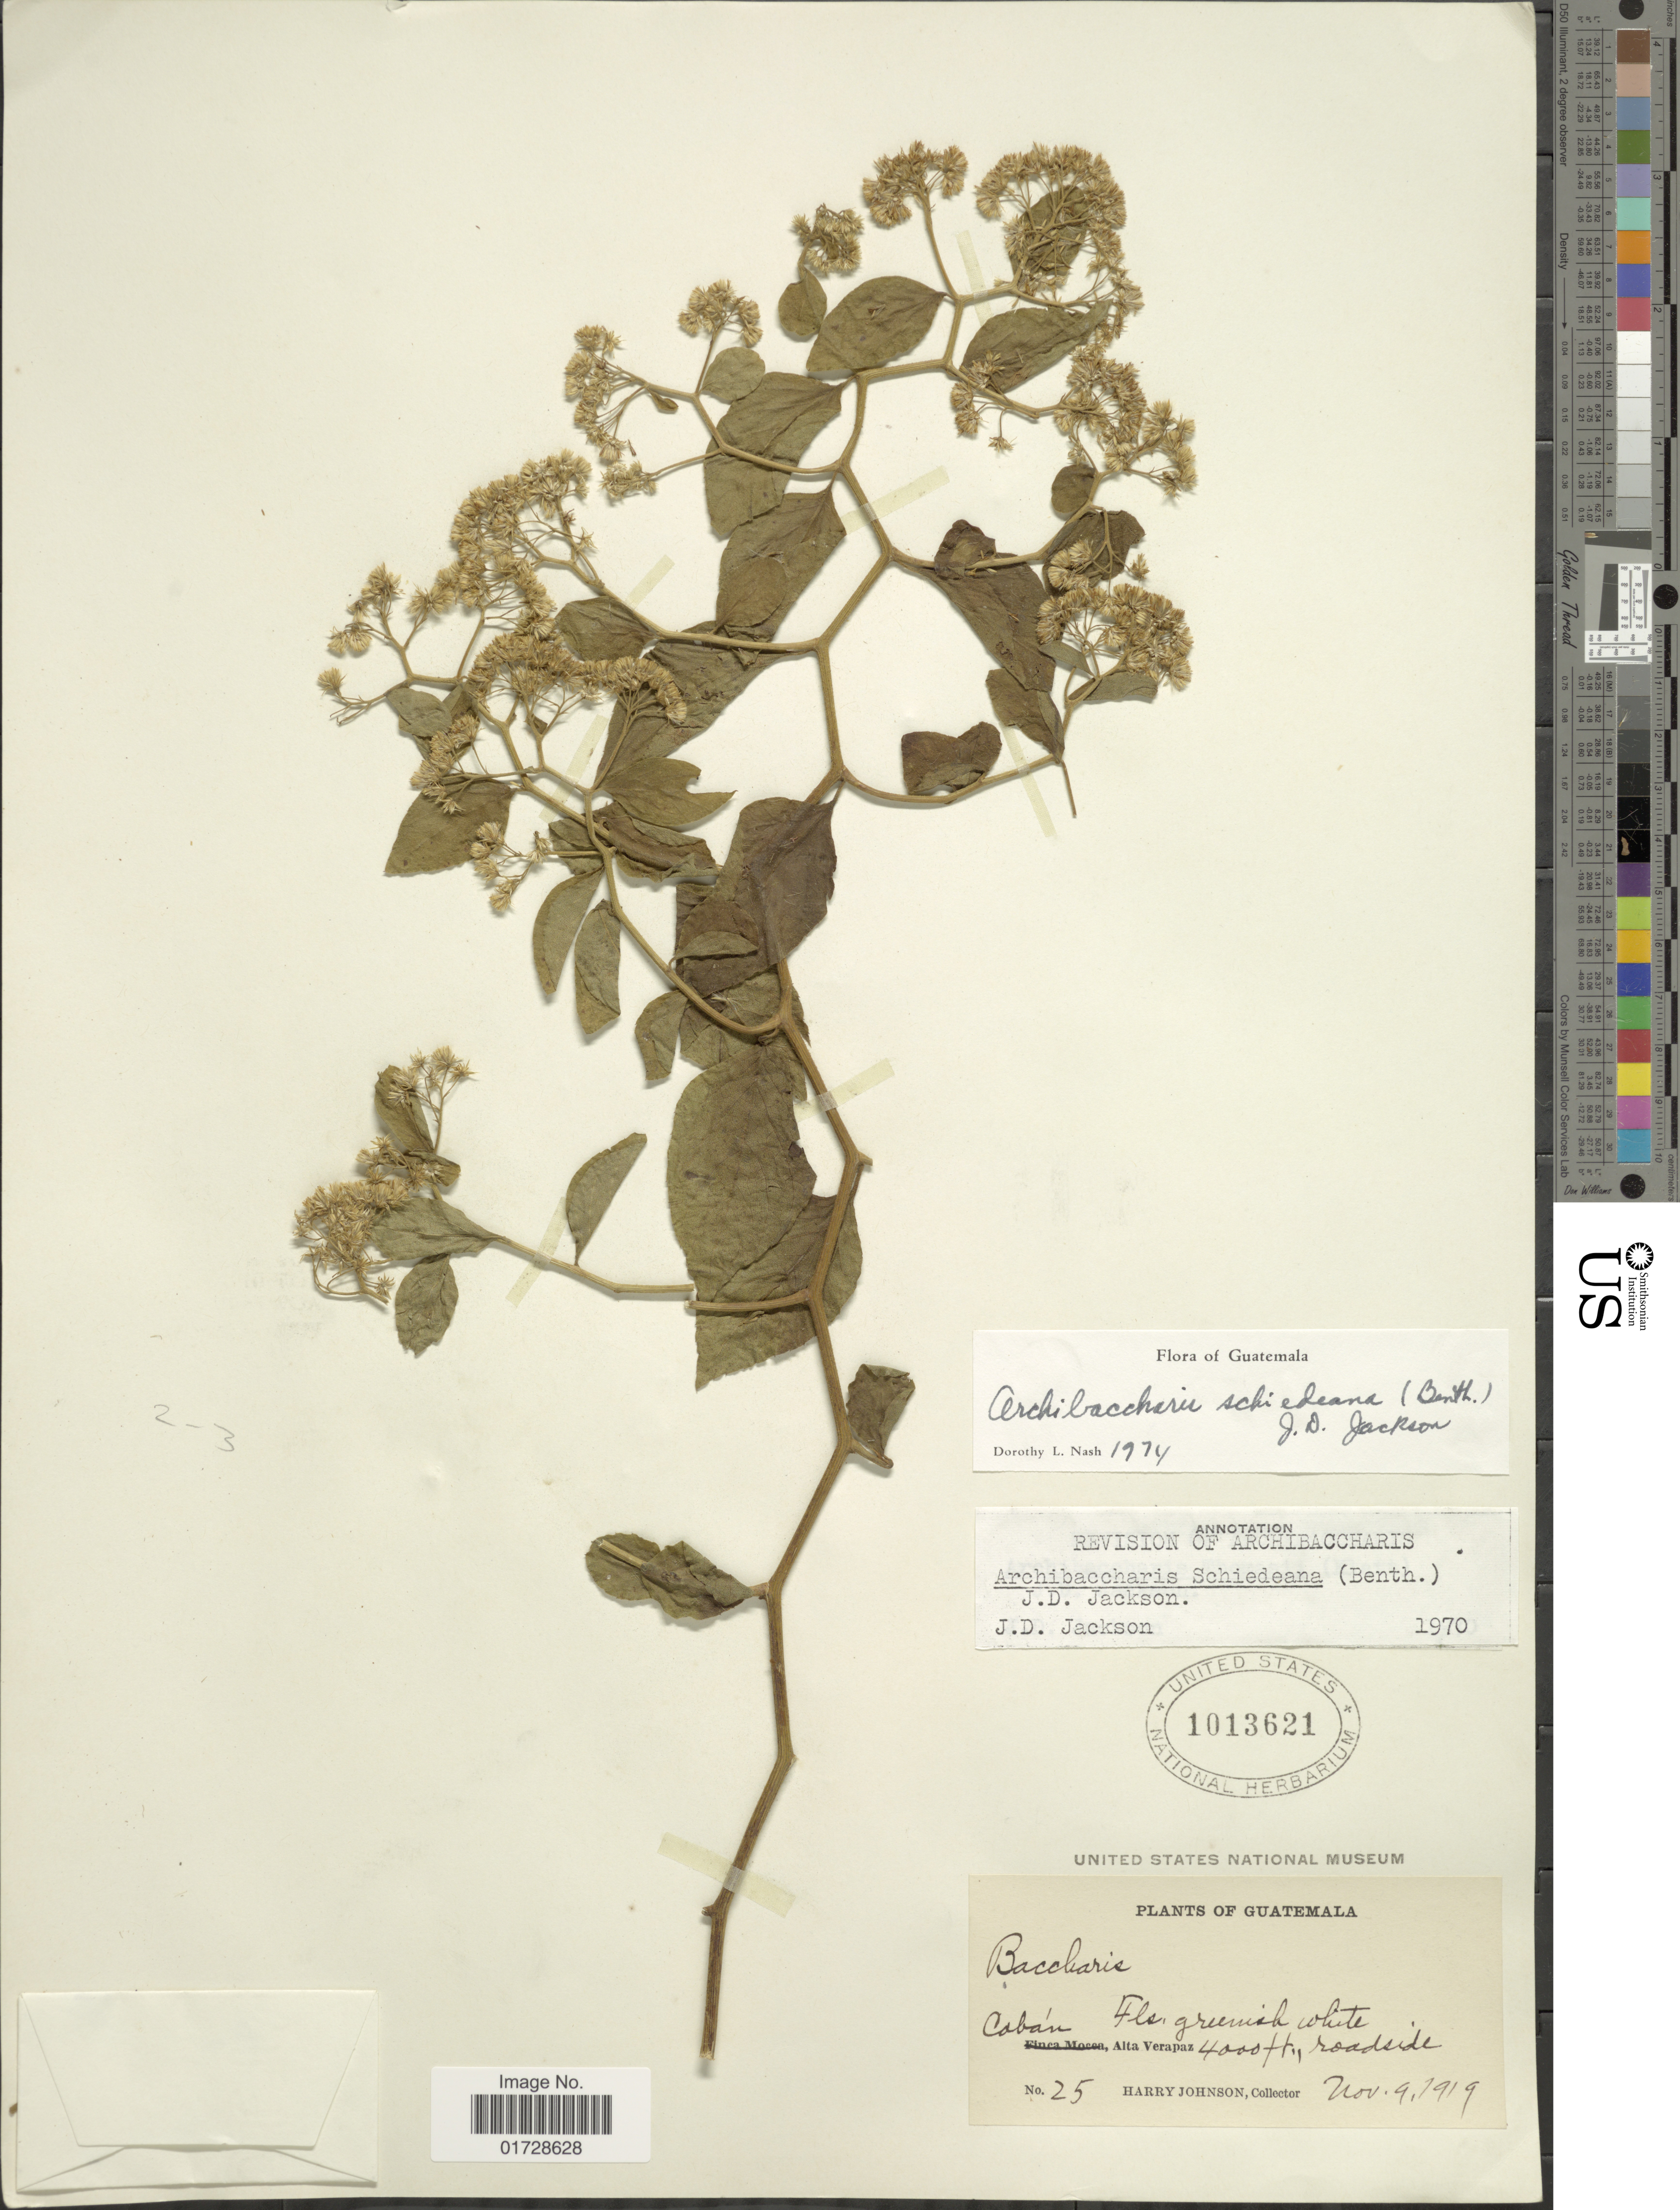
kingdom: Plantae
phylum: Tracheophyta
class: Magnoliopsida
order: Asterales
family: Asteraceae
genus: Archibaccharis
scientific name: Archibaccharis schiedeana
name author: (Benth.) J.D. Jacks.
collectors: H. Johnson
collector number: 25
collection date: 1919-11-09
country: Guatemala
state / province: Alta Verapaz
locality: Coban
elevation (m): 1219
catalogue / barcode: US 1013621